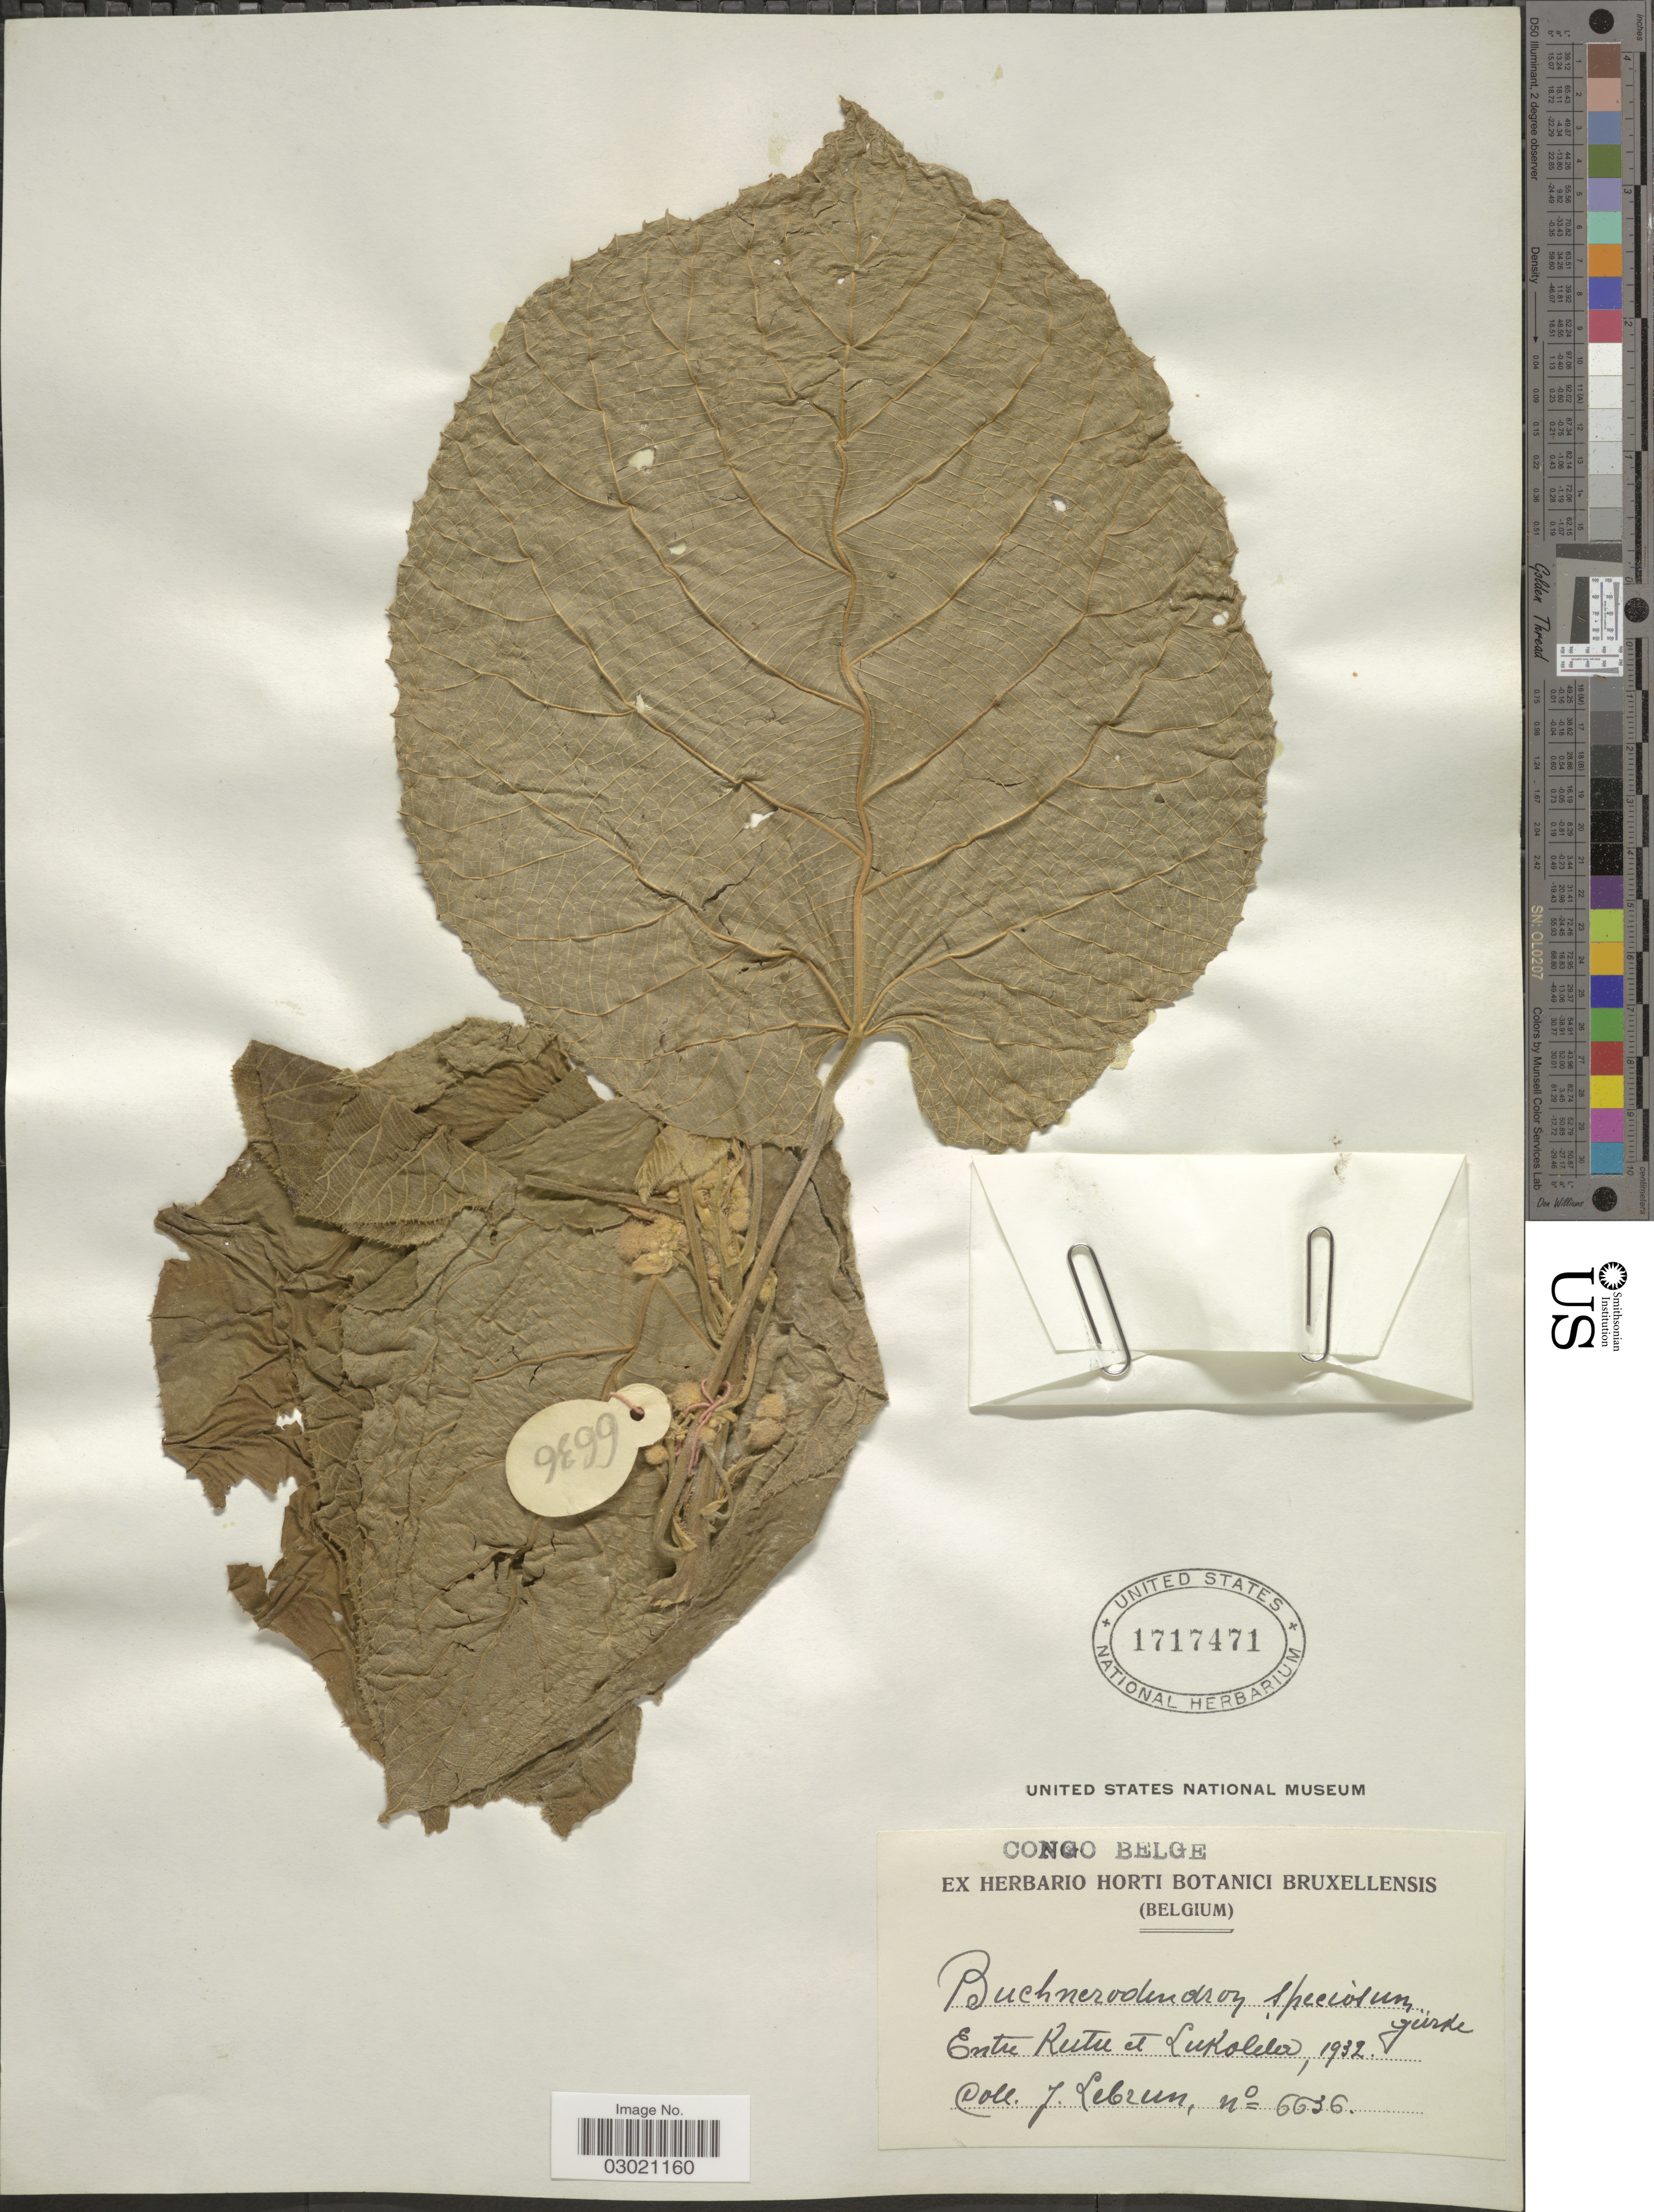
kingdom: Plantae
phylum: Tracheophyta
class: Magnoliopsida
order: Malpighiales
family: Achariaceae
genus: Buchnerodendron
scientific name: Buchnerodendron speciosum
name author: Gürke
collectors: J. A. Lebrun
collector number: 6636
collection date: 1932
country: Congo, Democratic Republic of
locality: Congo Belge, Entre Kutu et Lukolela.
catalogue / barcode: US 1717471